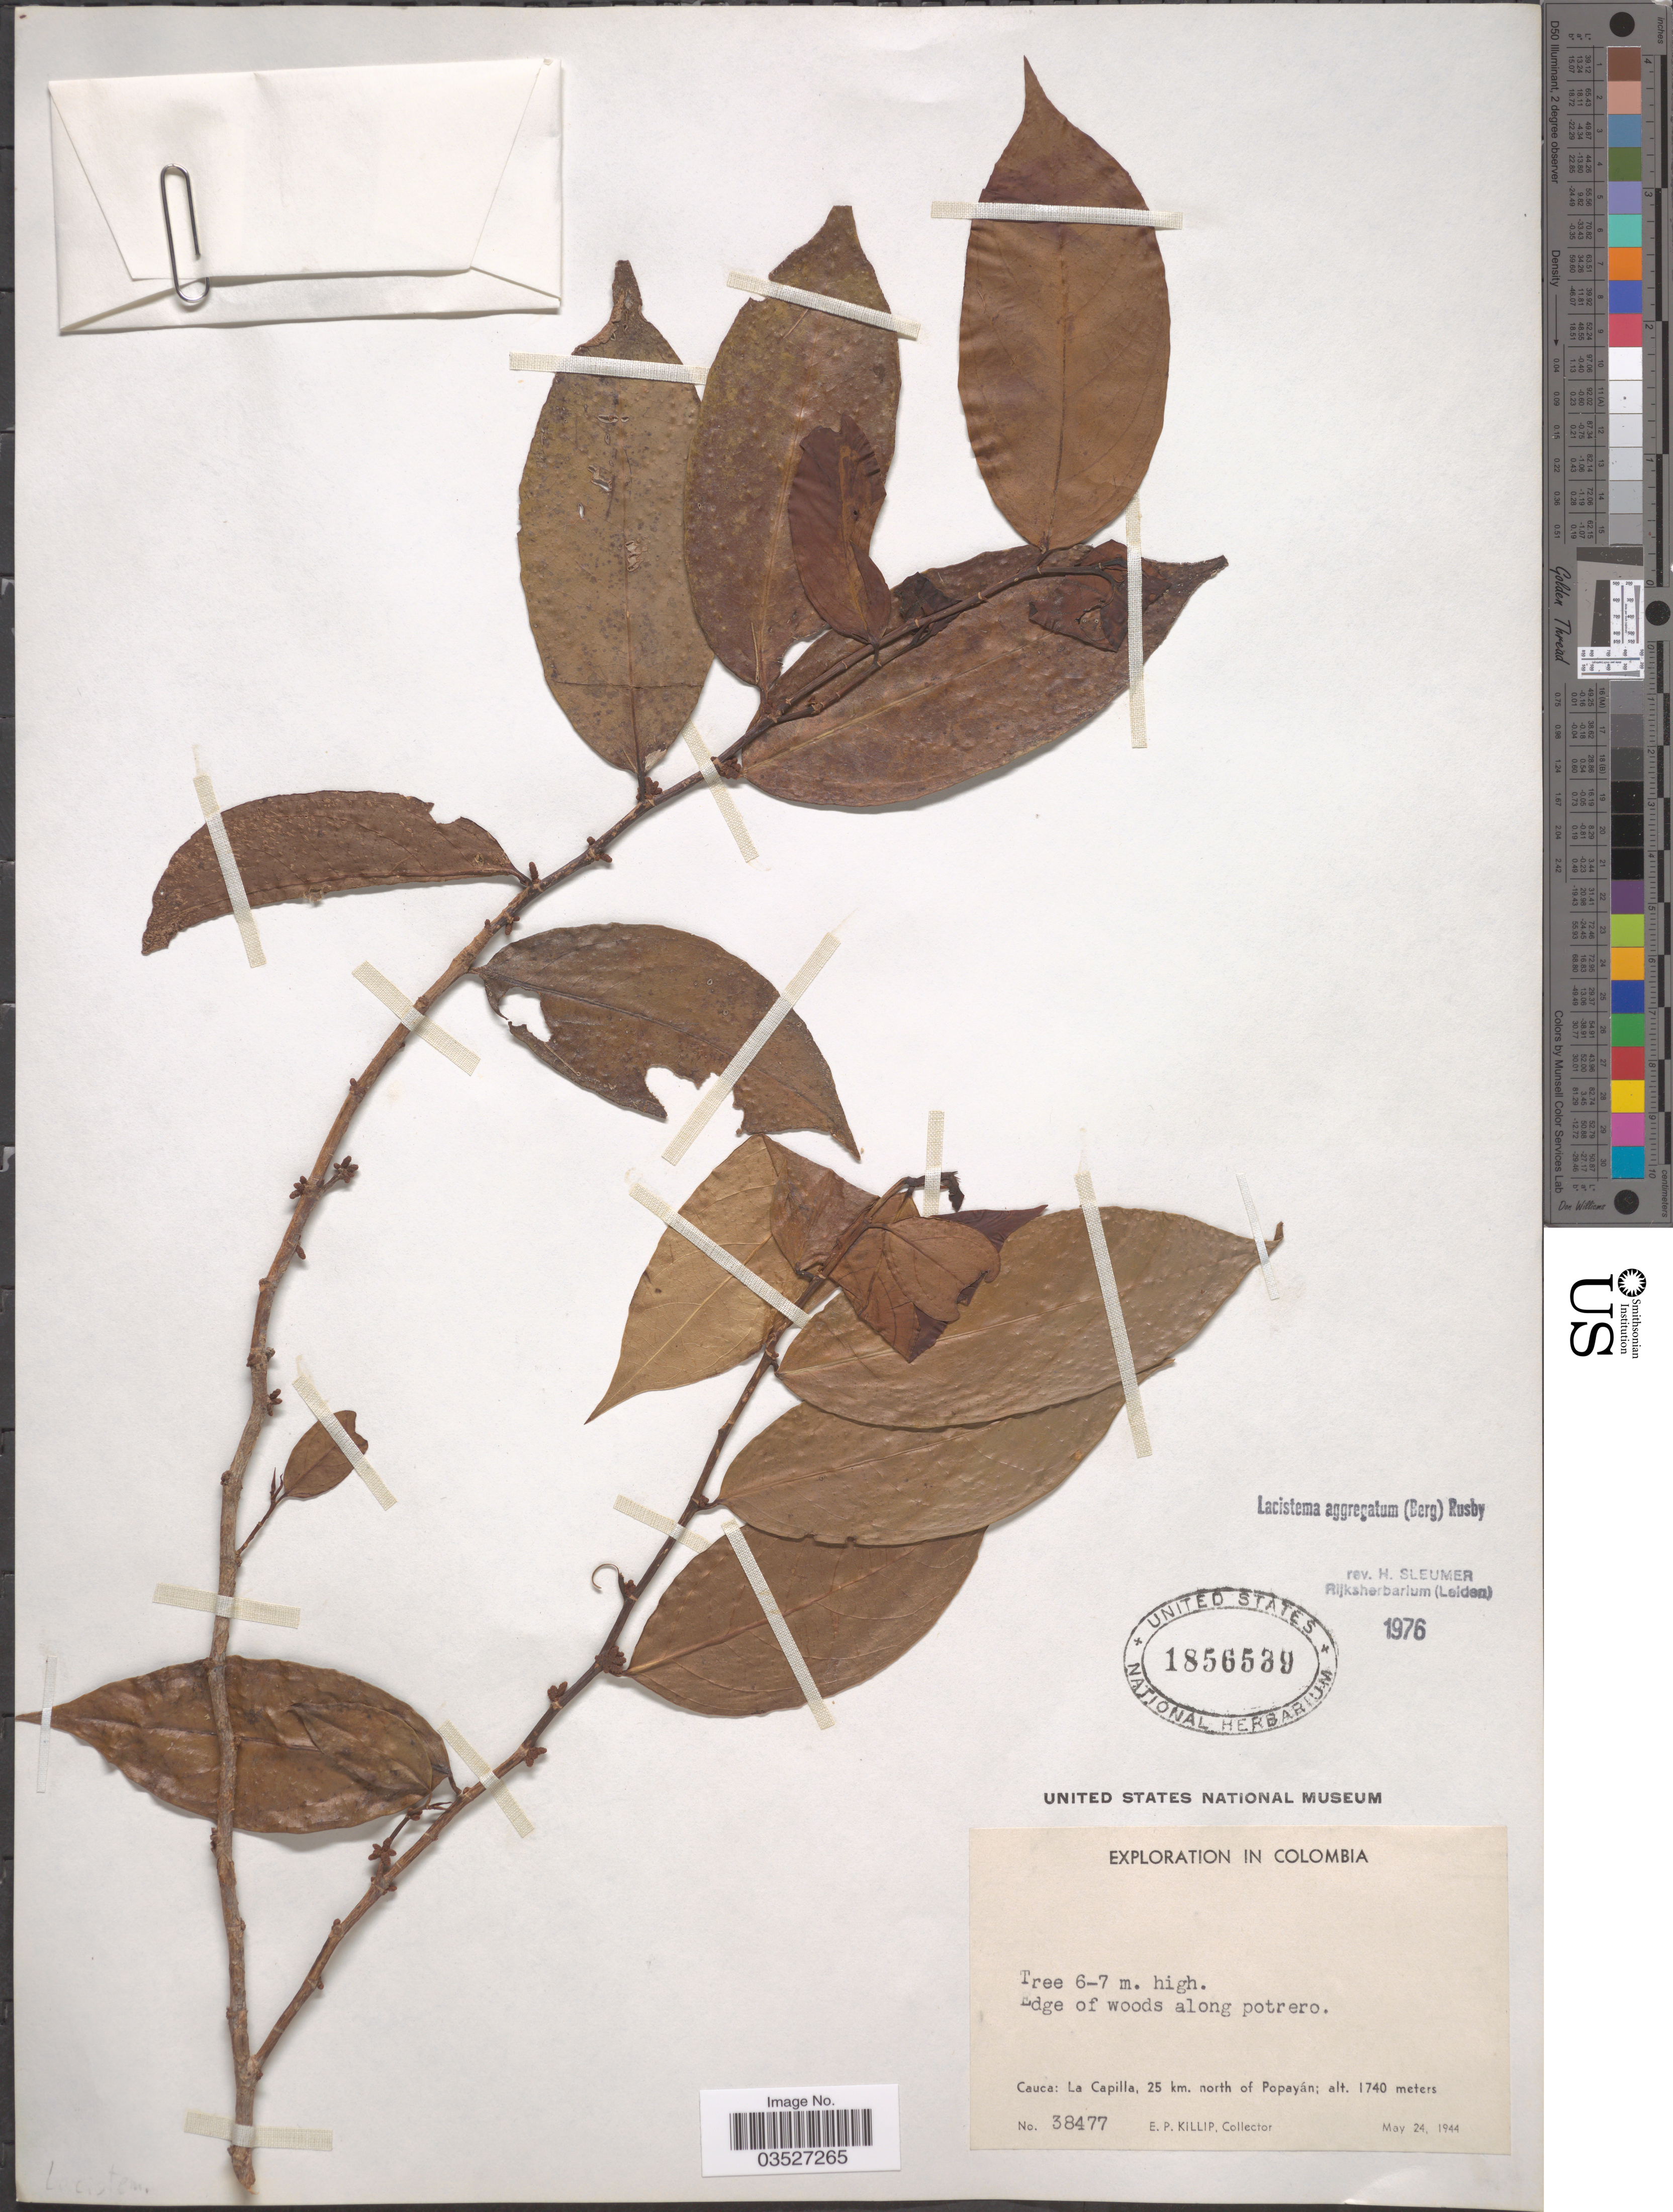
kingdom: Plantae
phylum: Tracheophyta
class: Magnoliopsida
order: Malpighiales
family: Lacistemataceae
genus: Lacistema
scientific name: Lacistema aggregatum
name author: (P.J. Bergius) Rusby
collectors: E. P. Killip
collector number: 38477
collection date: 1944-05-24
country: Colombia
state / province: Cauca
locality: La Capilla, 25 km. north of Popayán.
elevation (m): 1740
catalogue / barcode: US 1856539